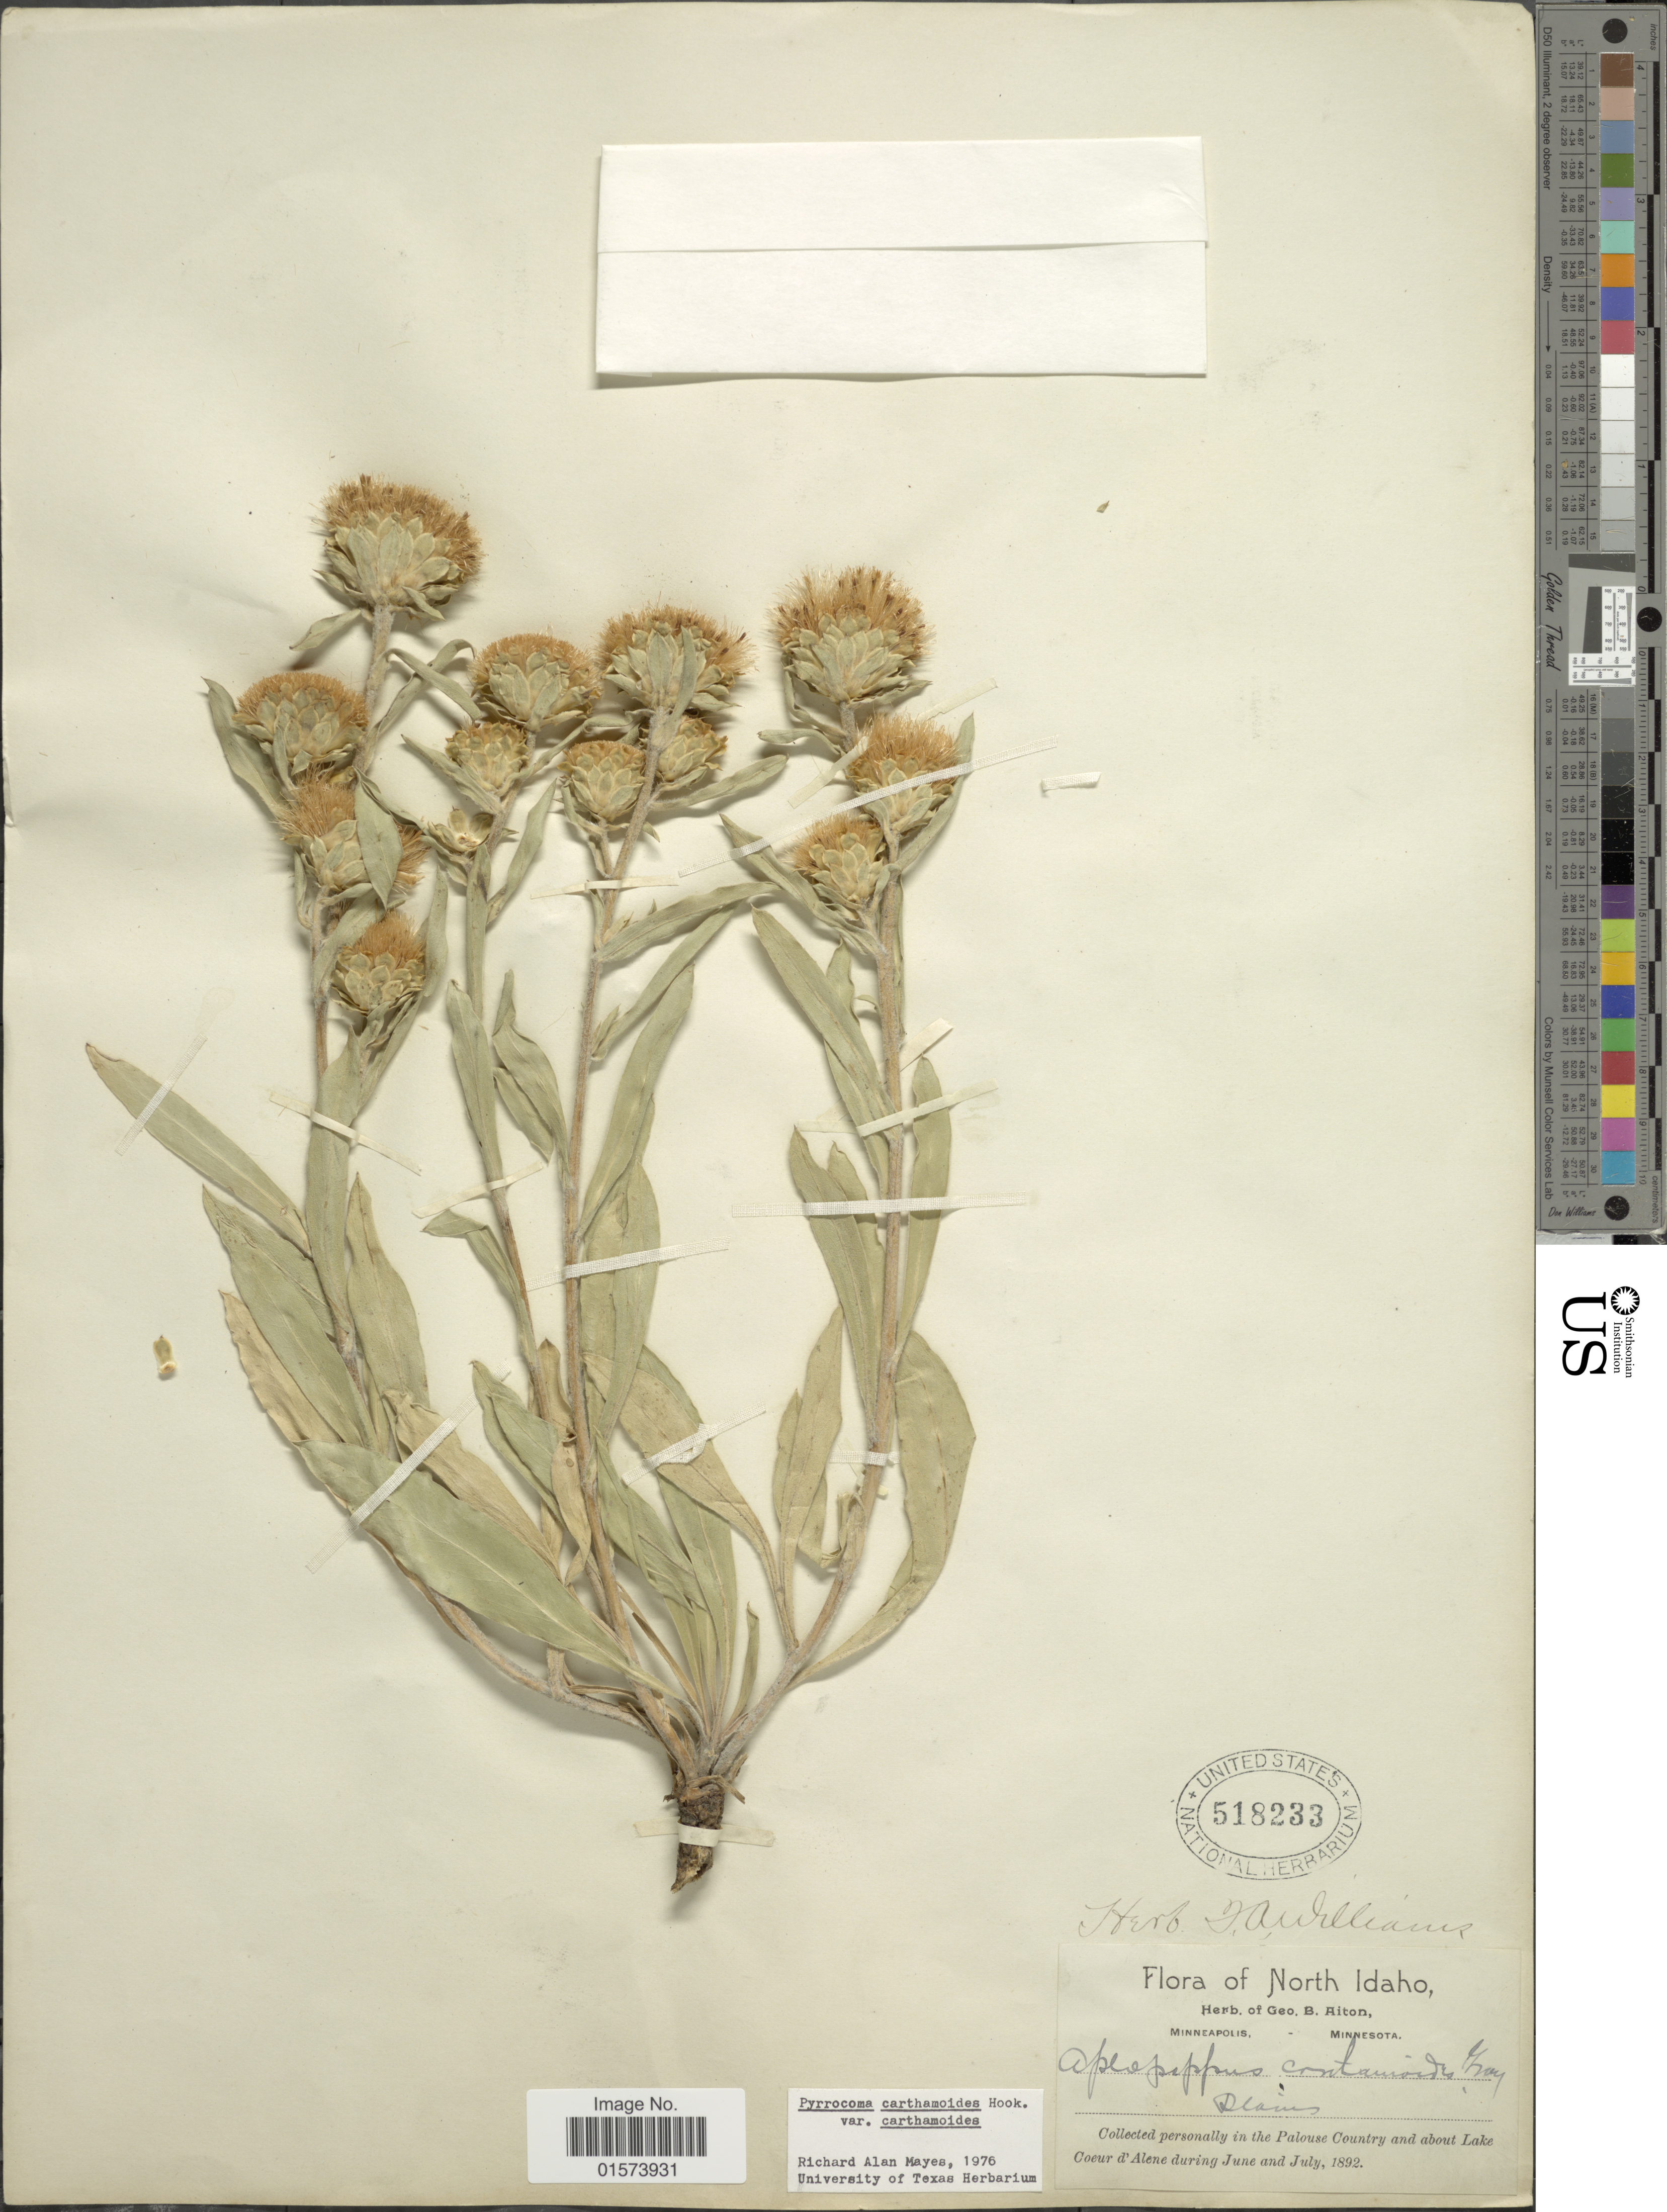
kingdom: Plantae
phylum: Tracheophyta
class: Magnoliopsida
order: Asterales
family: Asteraceae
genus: Pyrrocoma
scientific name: Pyrrocoma carthamoides var. carthamoides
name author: Hook.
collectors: ex herb. Geo. B. Aiton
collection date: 1892-06/1892-07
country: United States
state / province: Idaho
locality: North Idaho, in the Palouse County and about Lake Coeur d'Alene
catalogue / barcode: US 518233